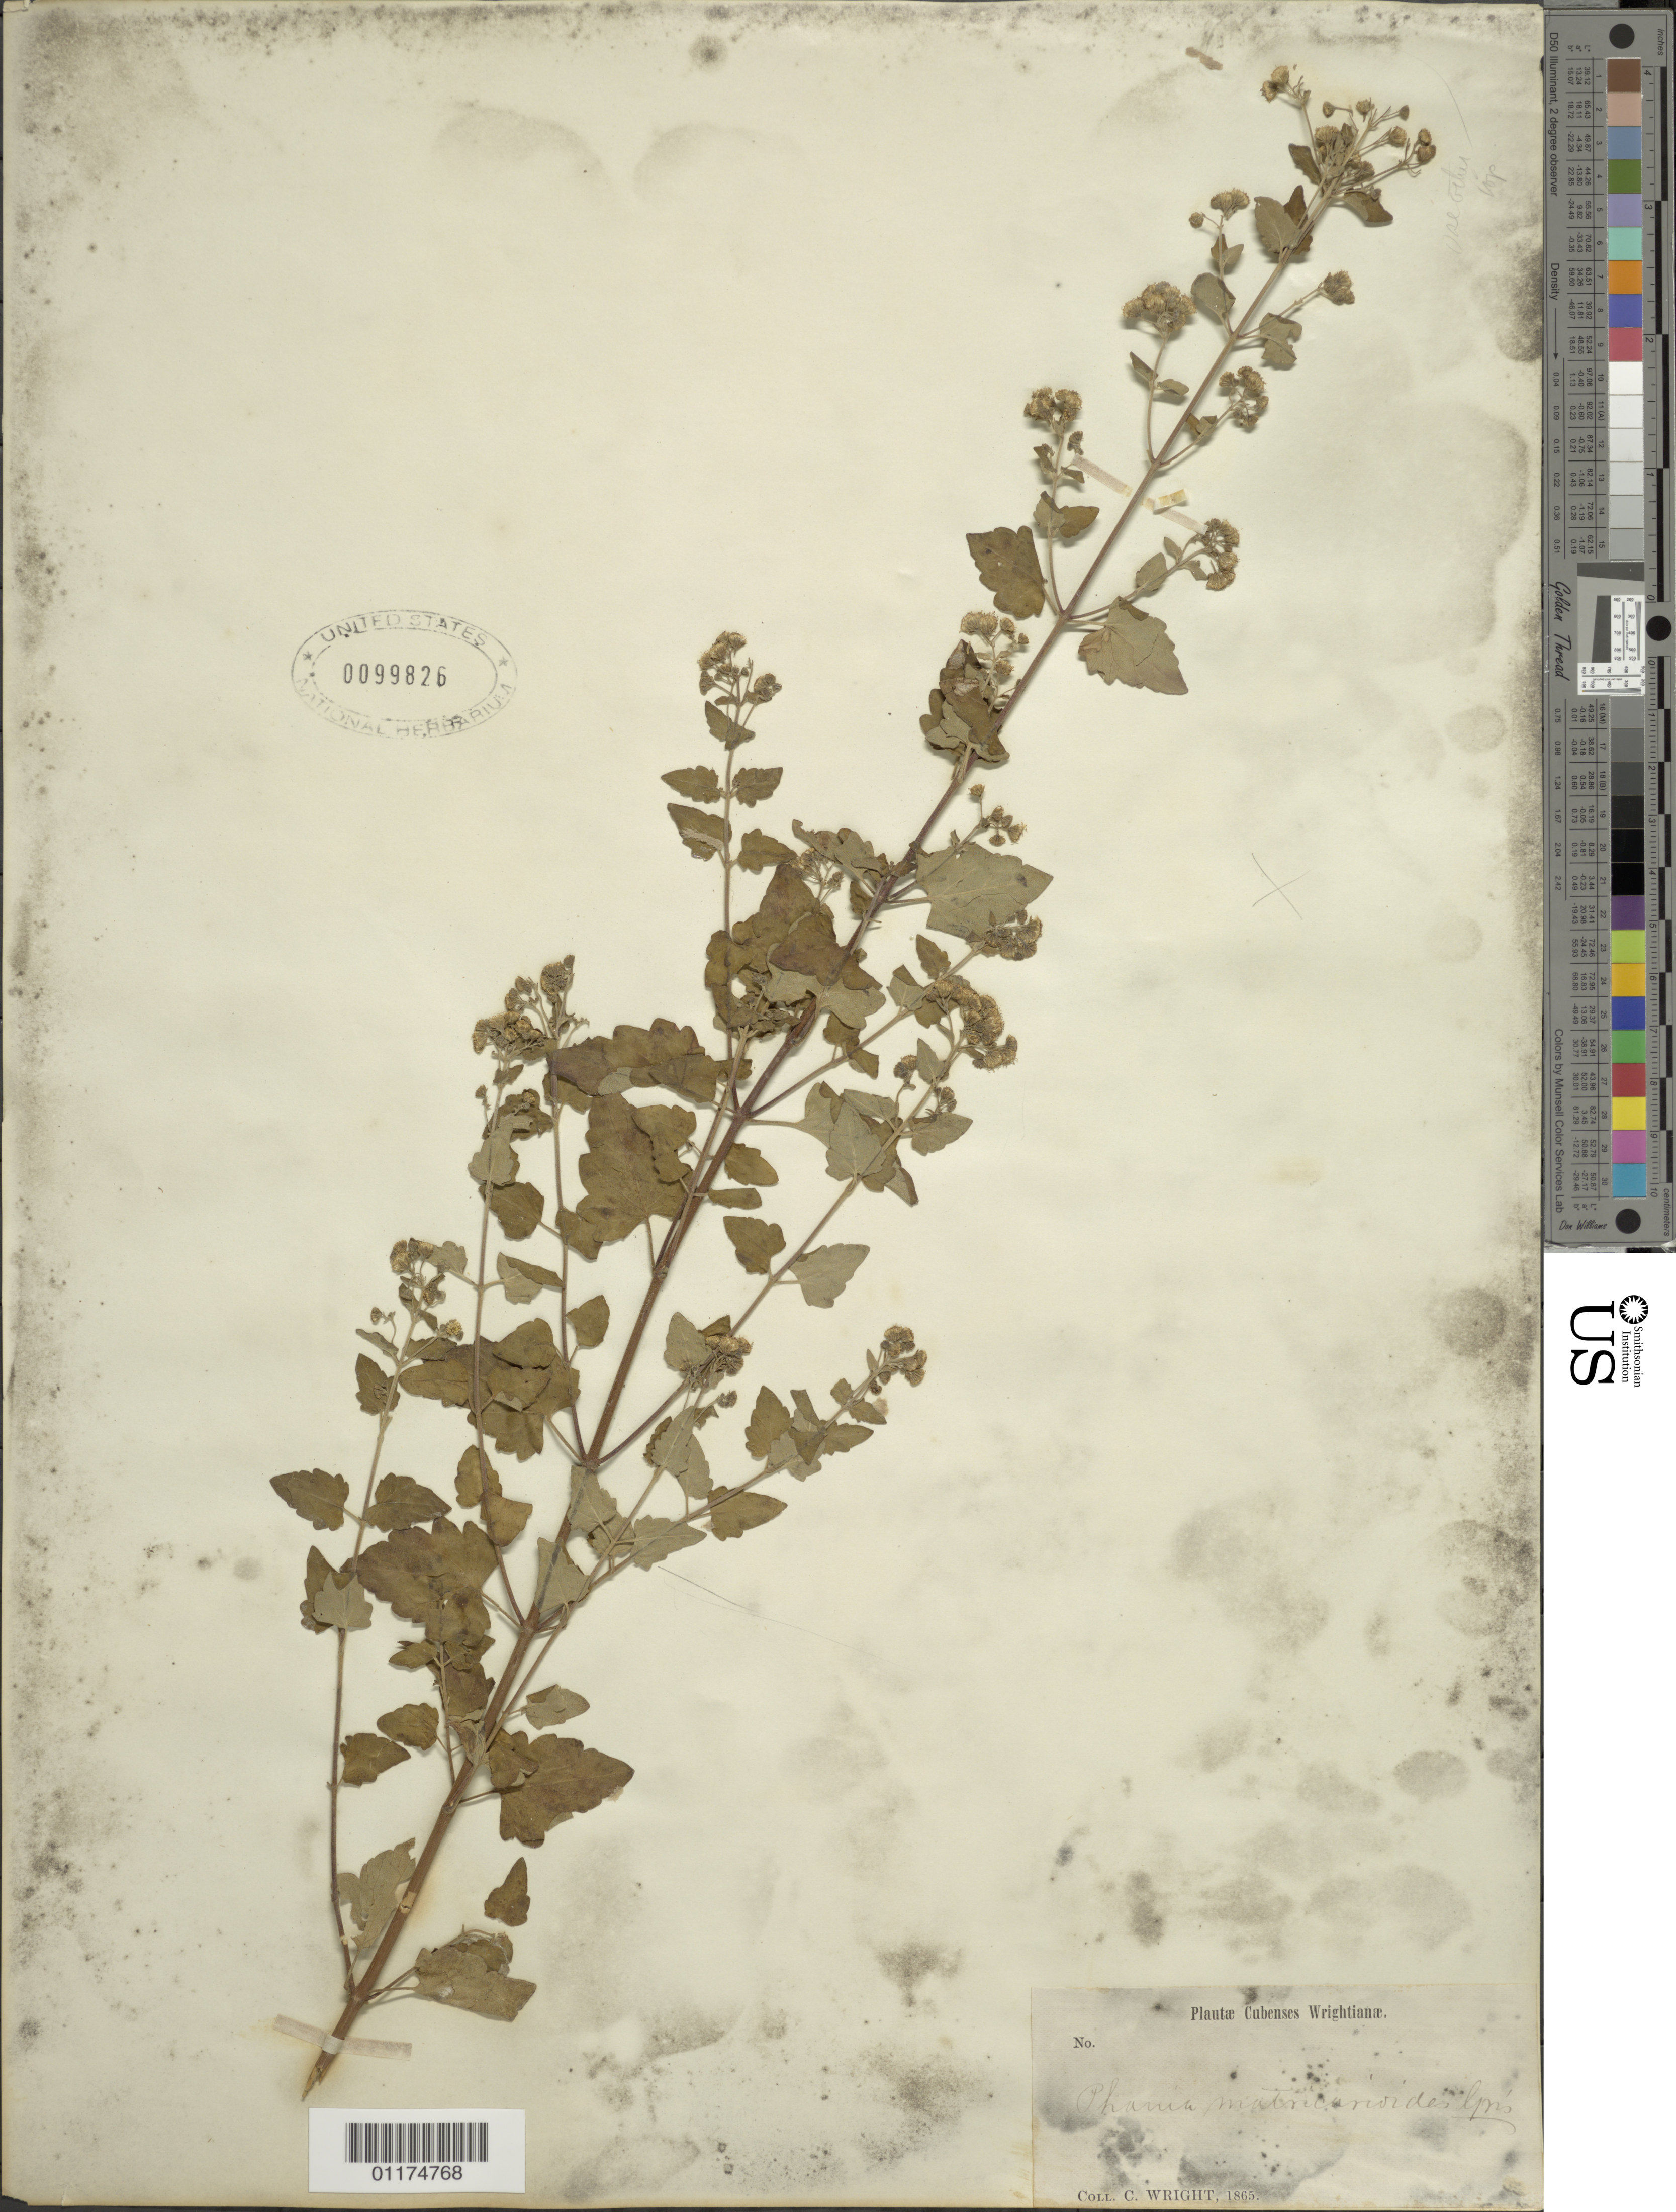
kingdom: Plantae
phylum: Tracheophyta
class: Magnoliopsida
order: Asterales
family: Asteraceae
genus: Phania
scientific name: Phania matricarioides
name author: (Spreng.) Griseb.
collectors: C. Wright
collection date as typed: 1865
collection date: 1865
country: Cuba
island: Cuba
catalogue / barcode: US 99826